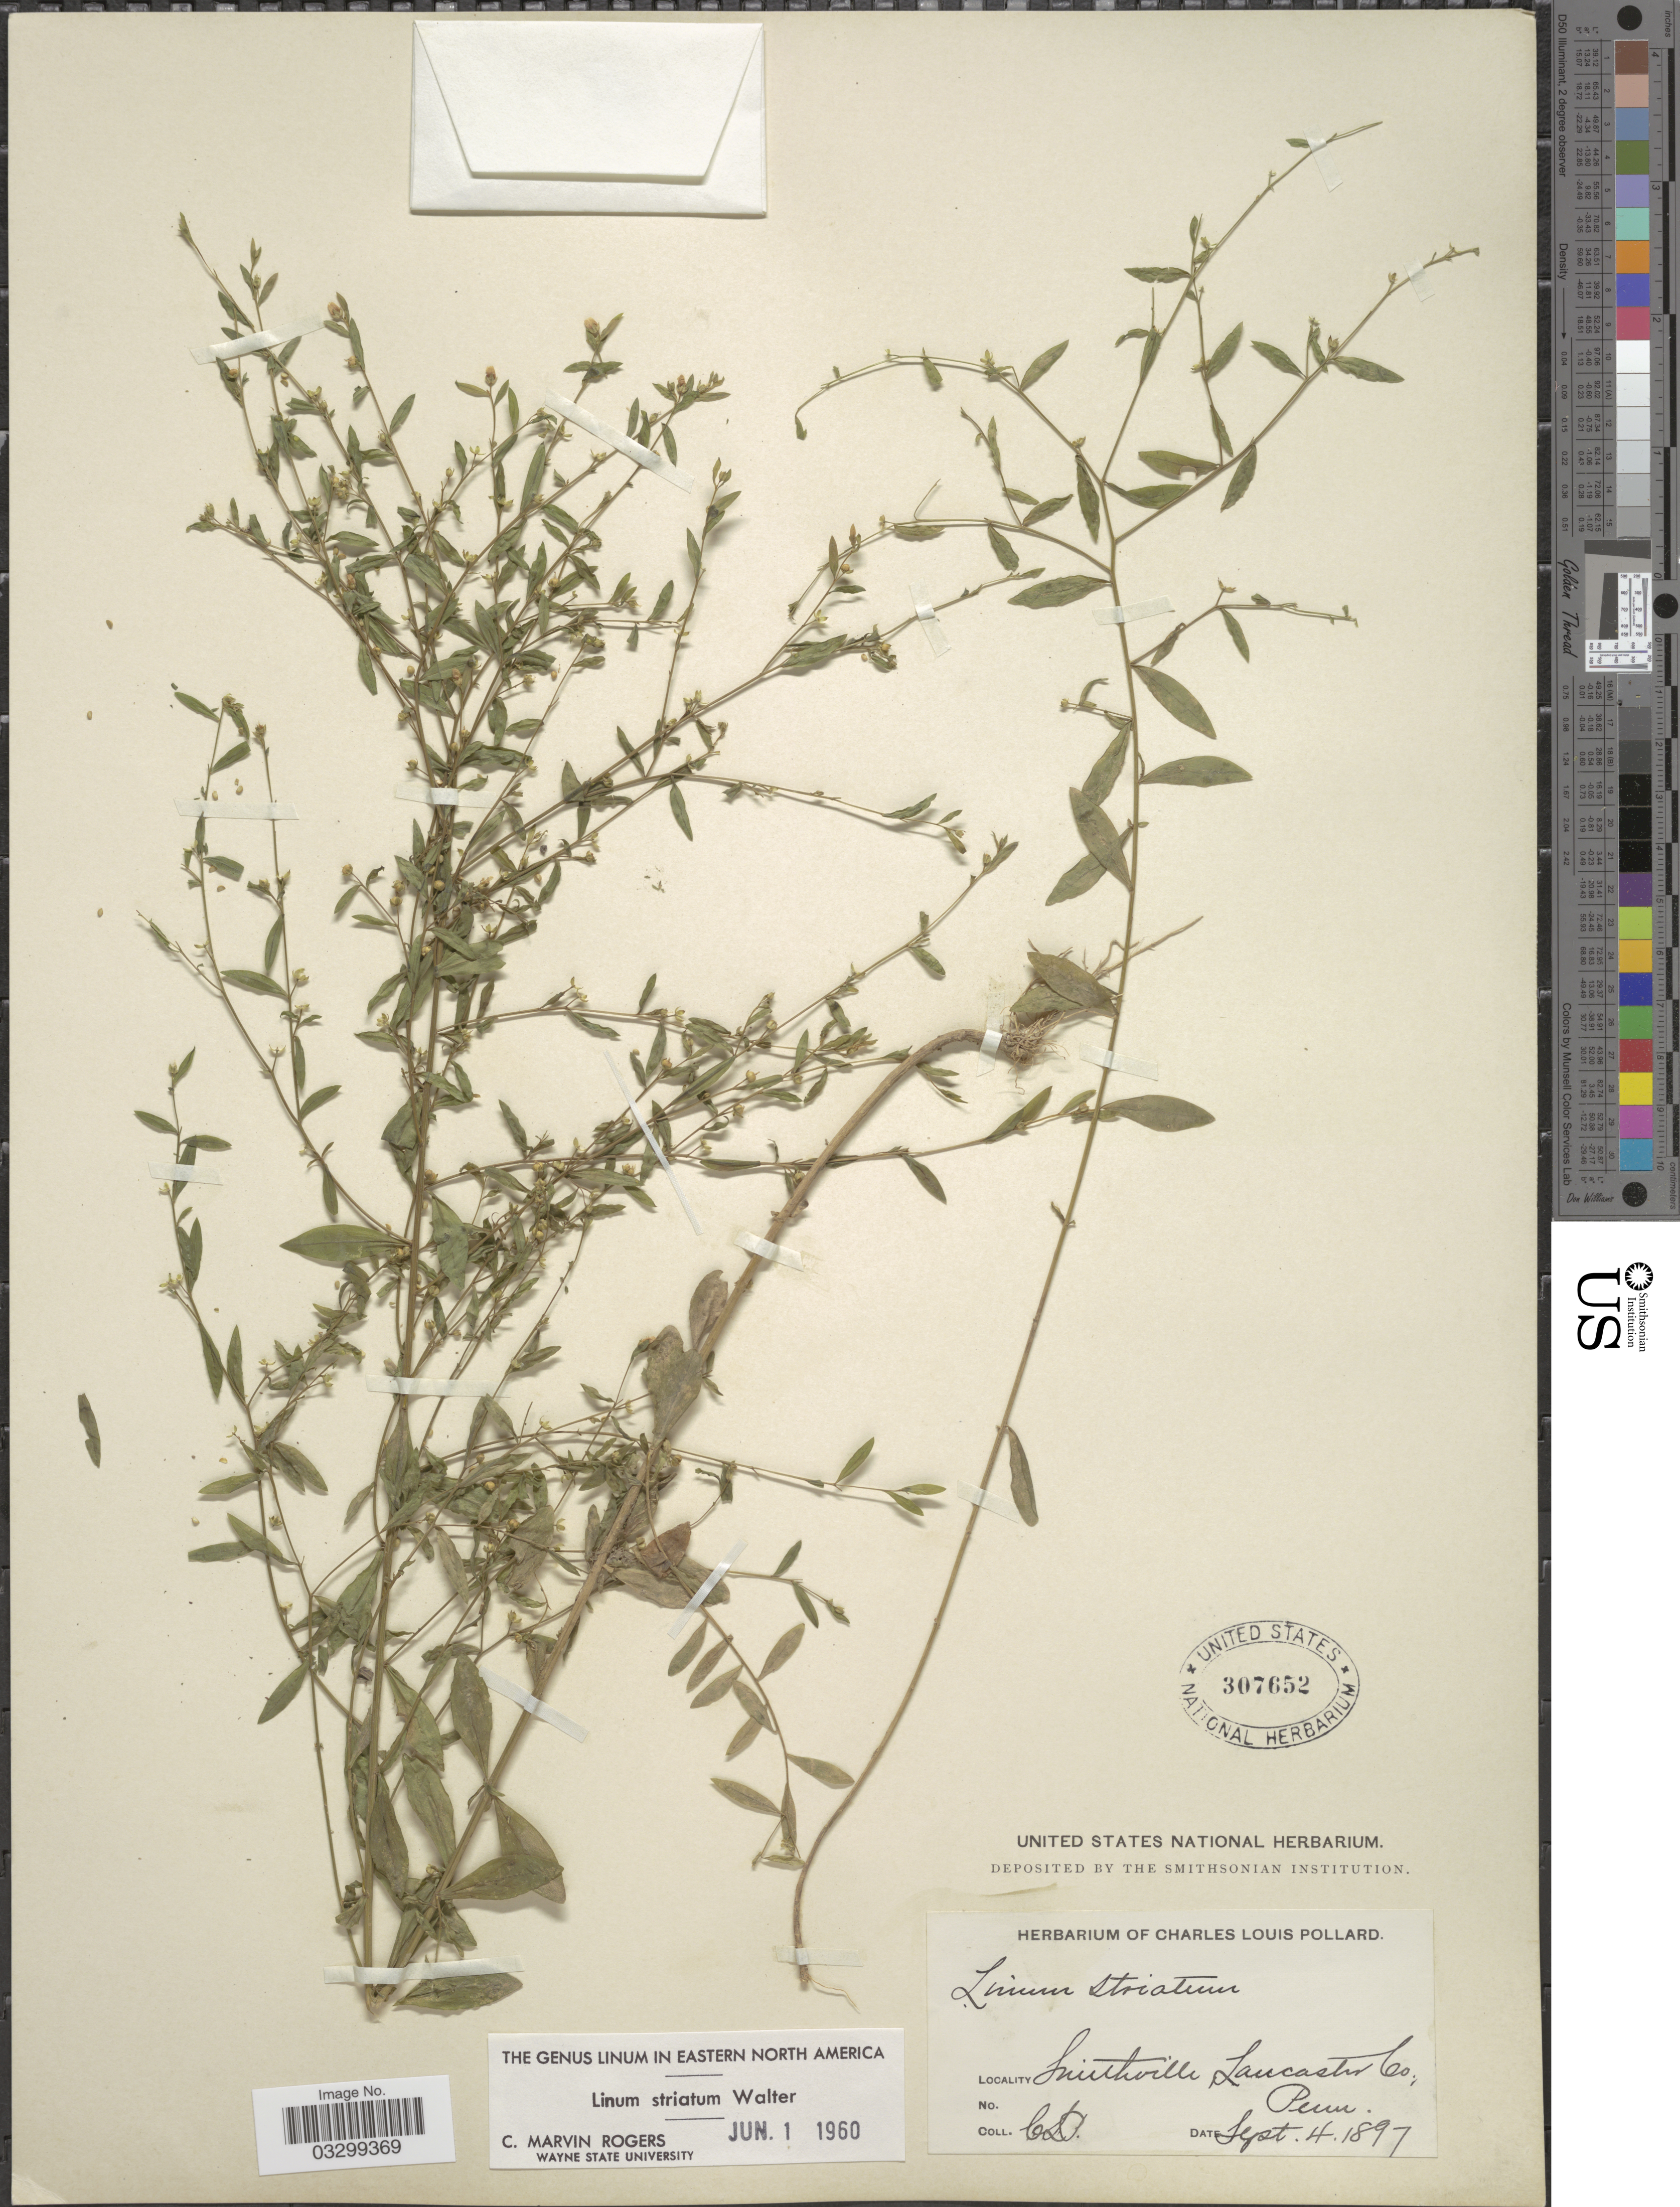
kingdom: Plantae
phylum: Tracheophyta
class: Magnoliopsida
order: Malpighiales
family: Linaceae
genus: Linum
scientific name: Linum striatum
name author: Walter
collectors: C. L. Pollard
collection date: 1897-09-04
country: United States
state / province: Pennsylvania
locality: Smithville, Lancaster Co.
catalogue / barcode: US 307652